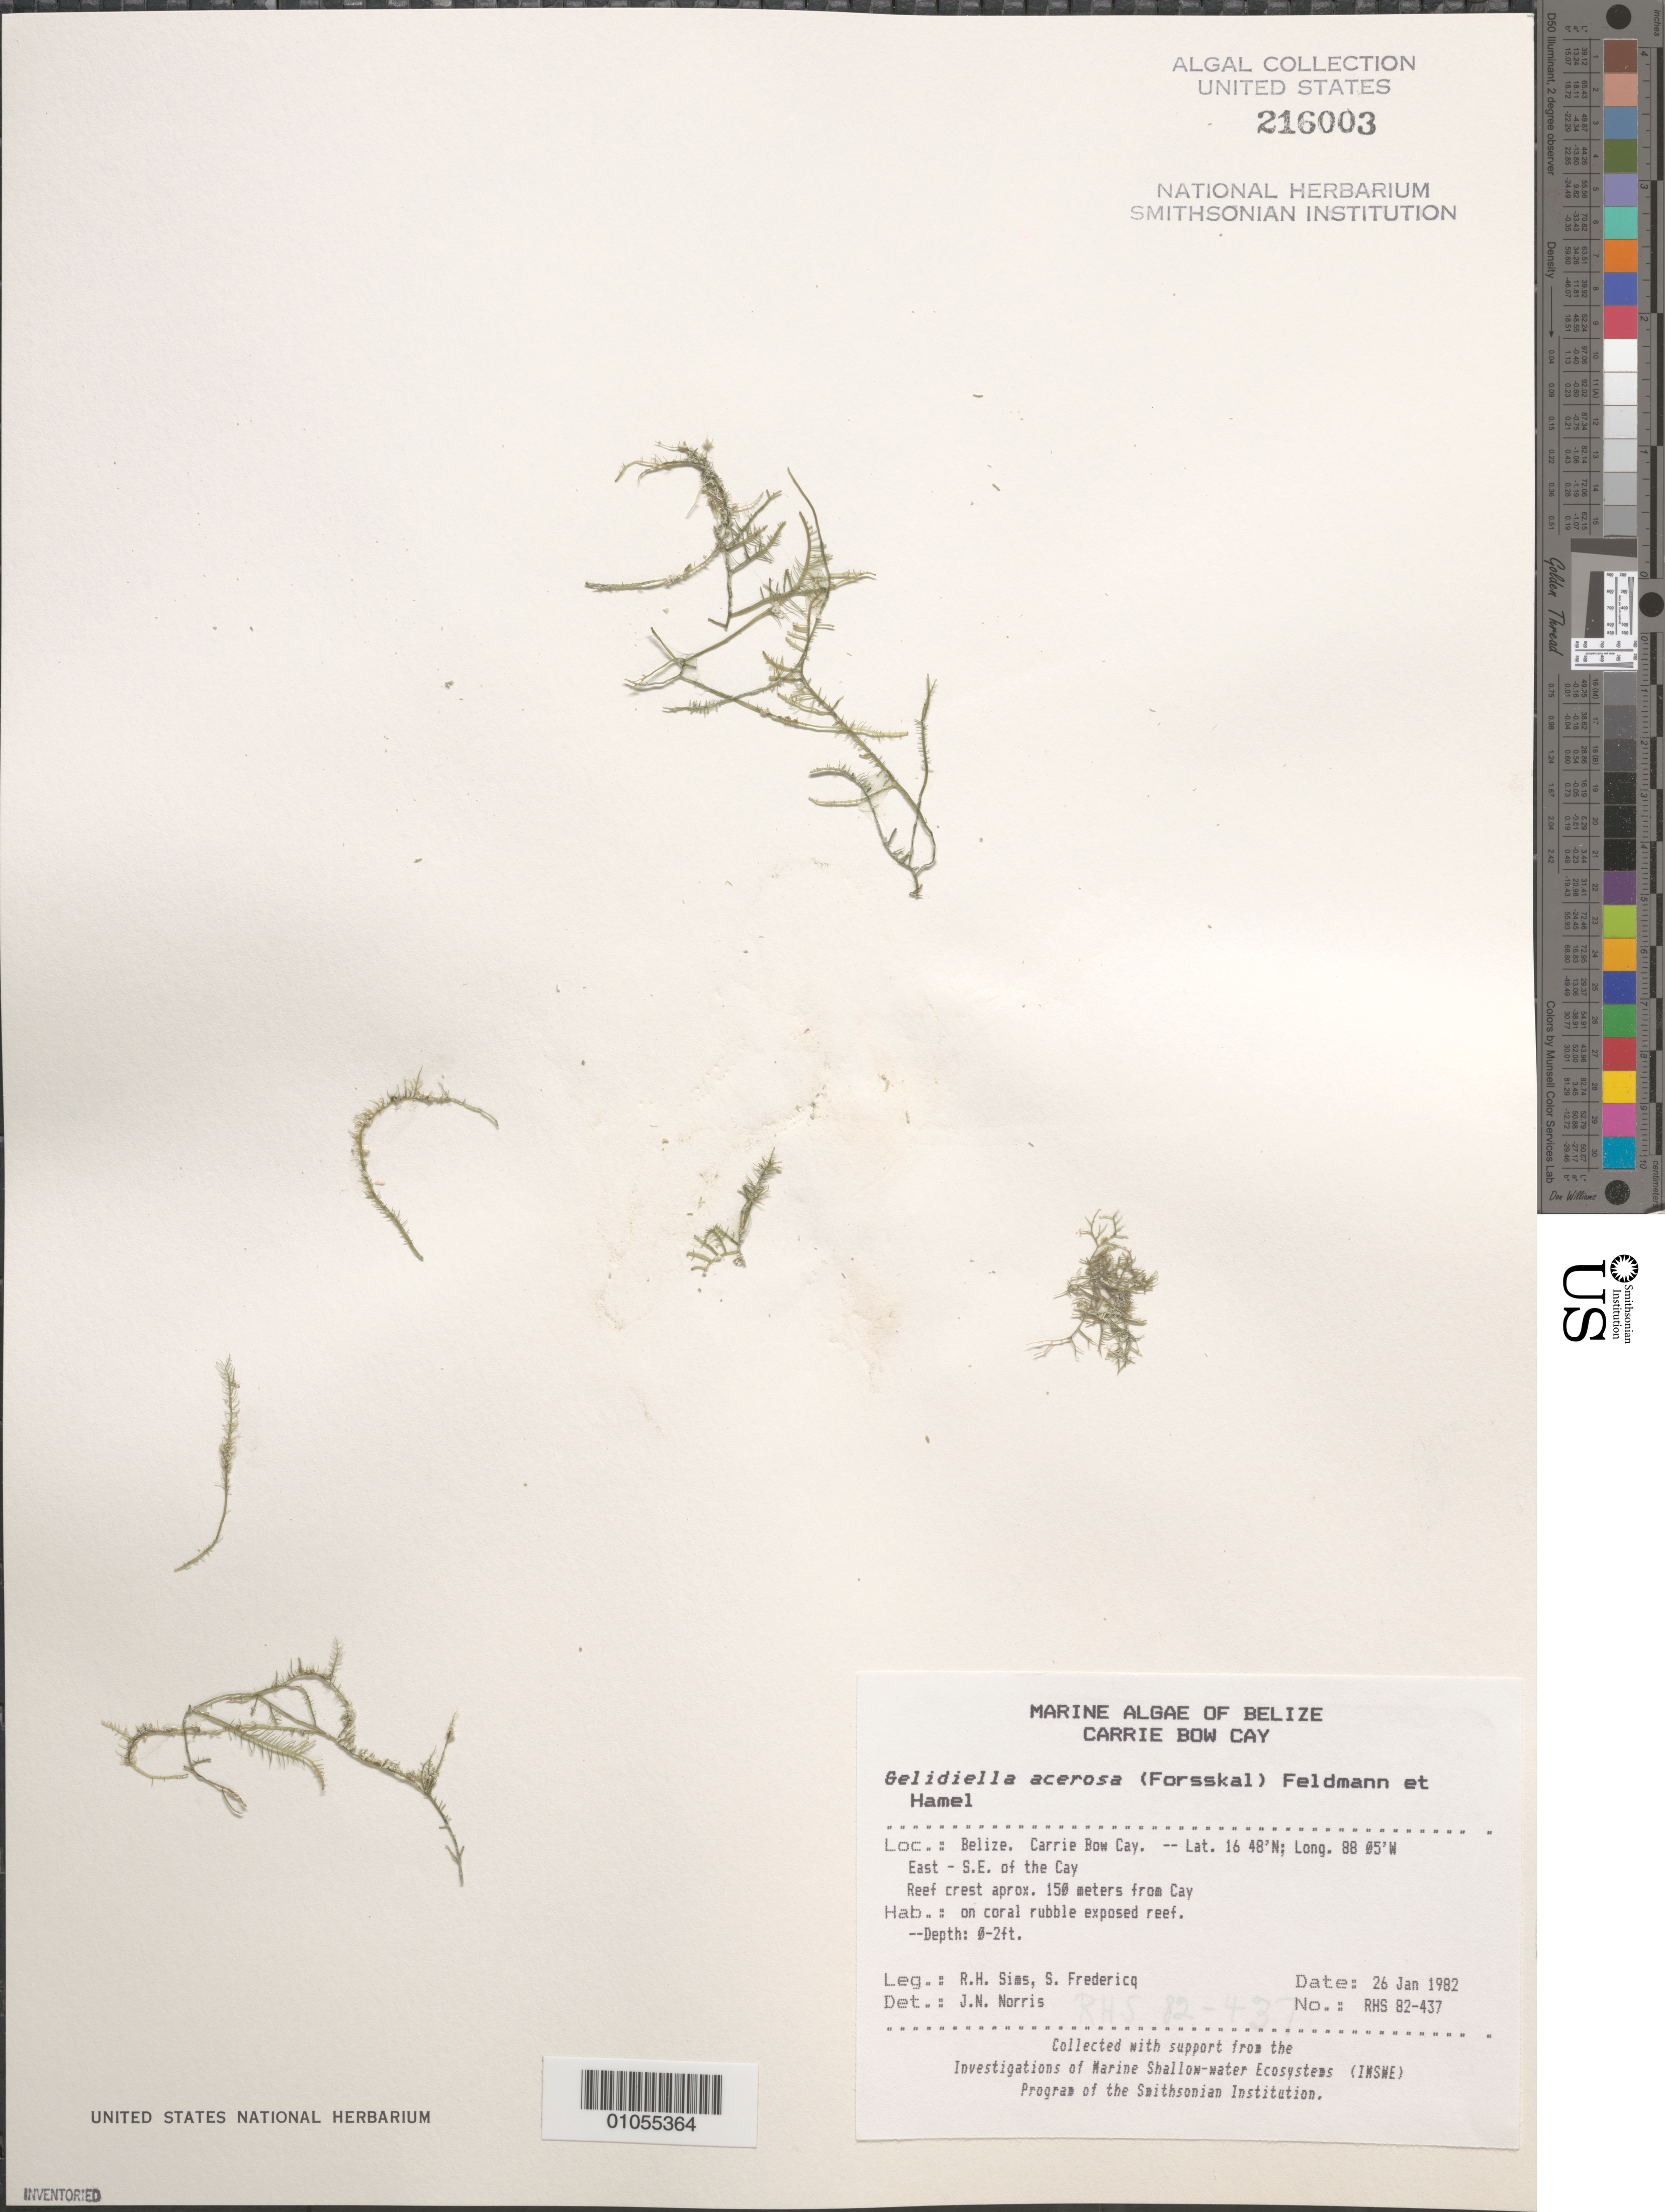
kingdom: Plantae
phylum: Rhodophyta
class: Florideophyceae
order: Gelidiales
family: Gelidiellaceae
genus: Gelidiella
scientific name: Gelidiella acerosa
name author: (Forssk.) Feldmann & G. Hamel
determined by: Norris, James N.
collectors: R. H. Sims & S. Fredericq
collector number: RHS 82-437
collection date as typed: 26 Jan 1982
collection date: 1982-01-26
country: Belize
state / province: Stann Creek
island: Carrie Bow Cay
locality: East southeast of the cay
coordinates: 16 48'N, 88 05'W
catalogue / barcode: US 216003